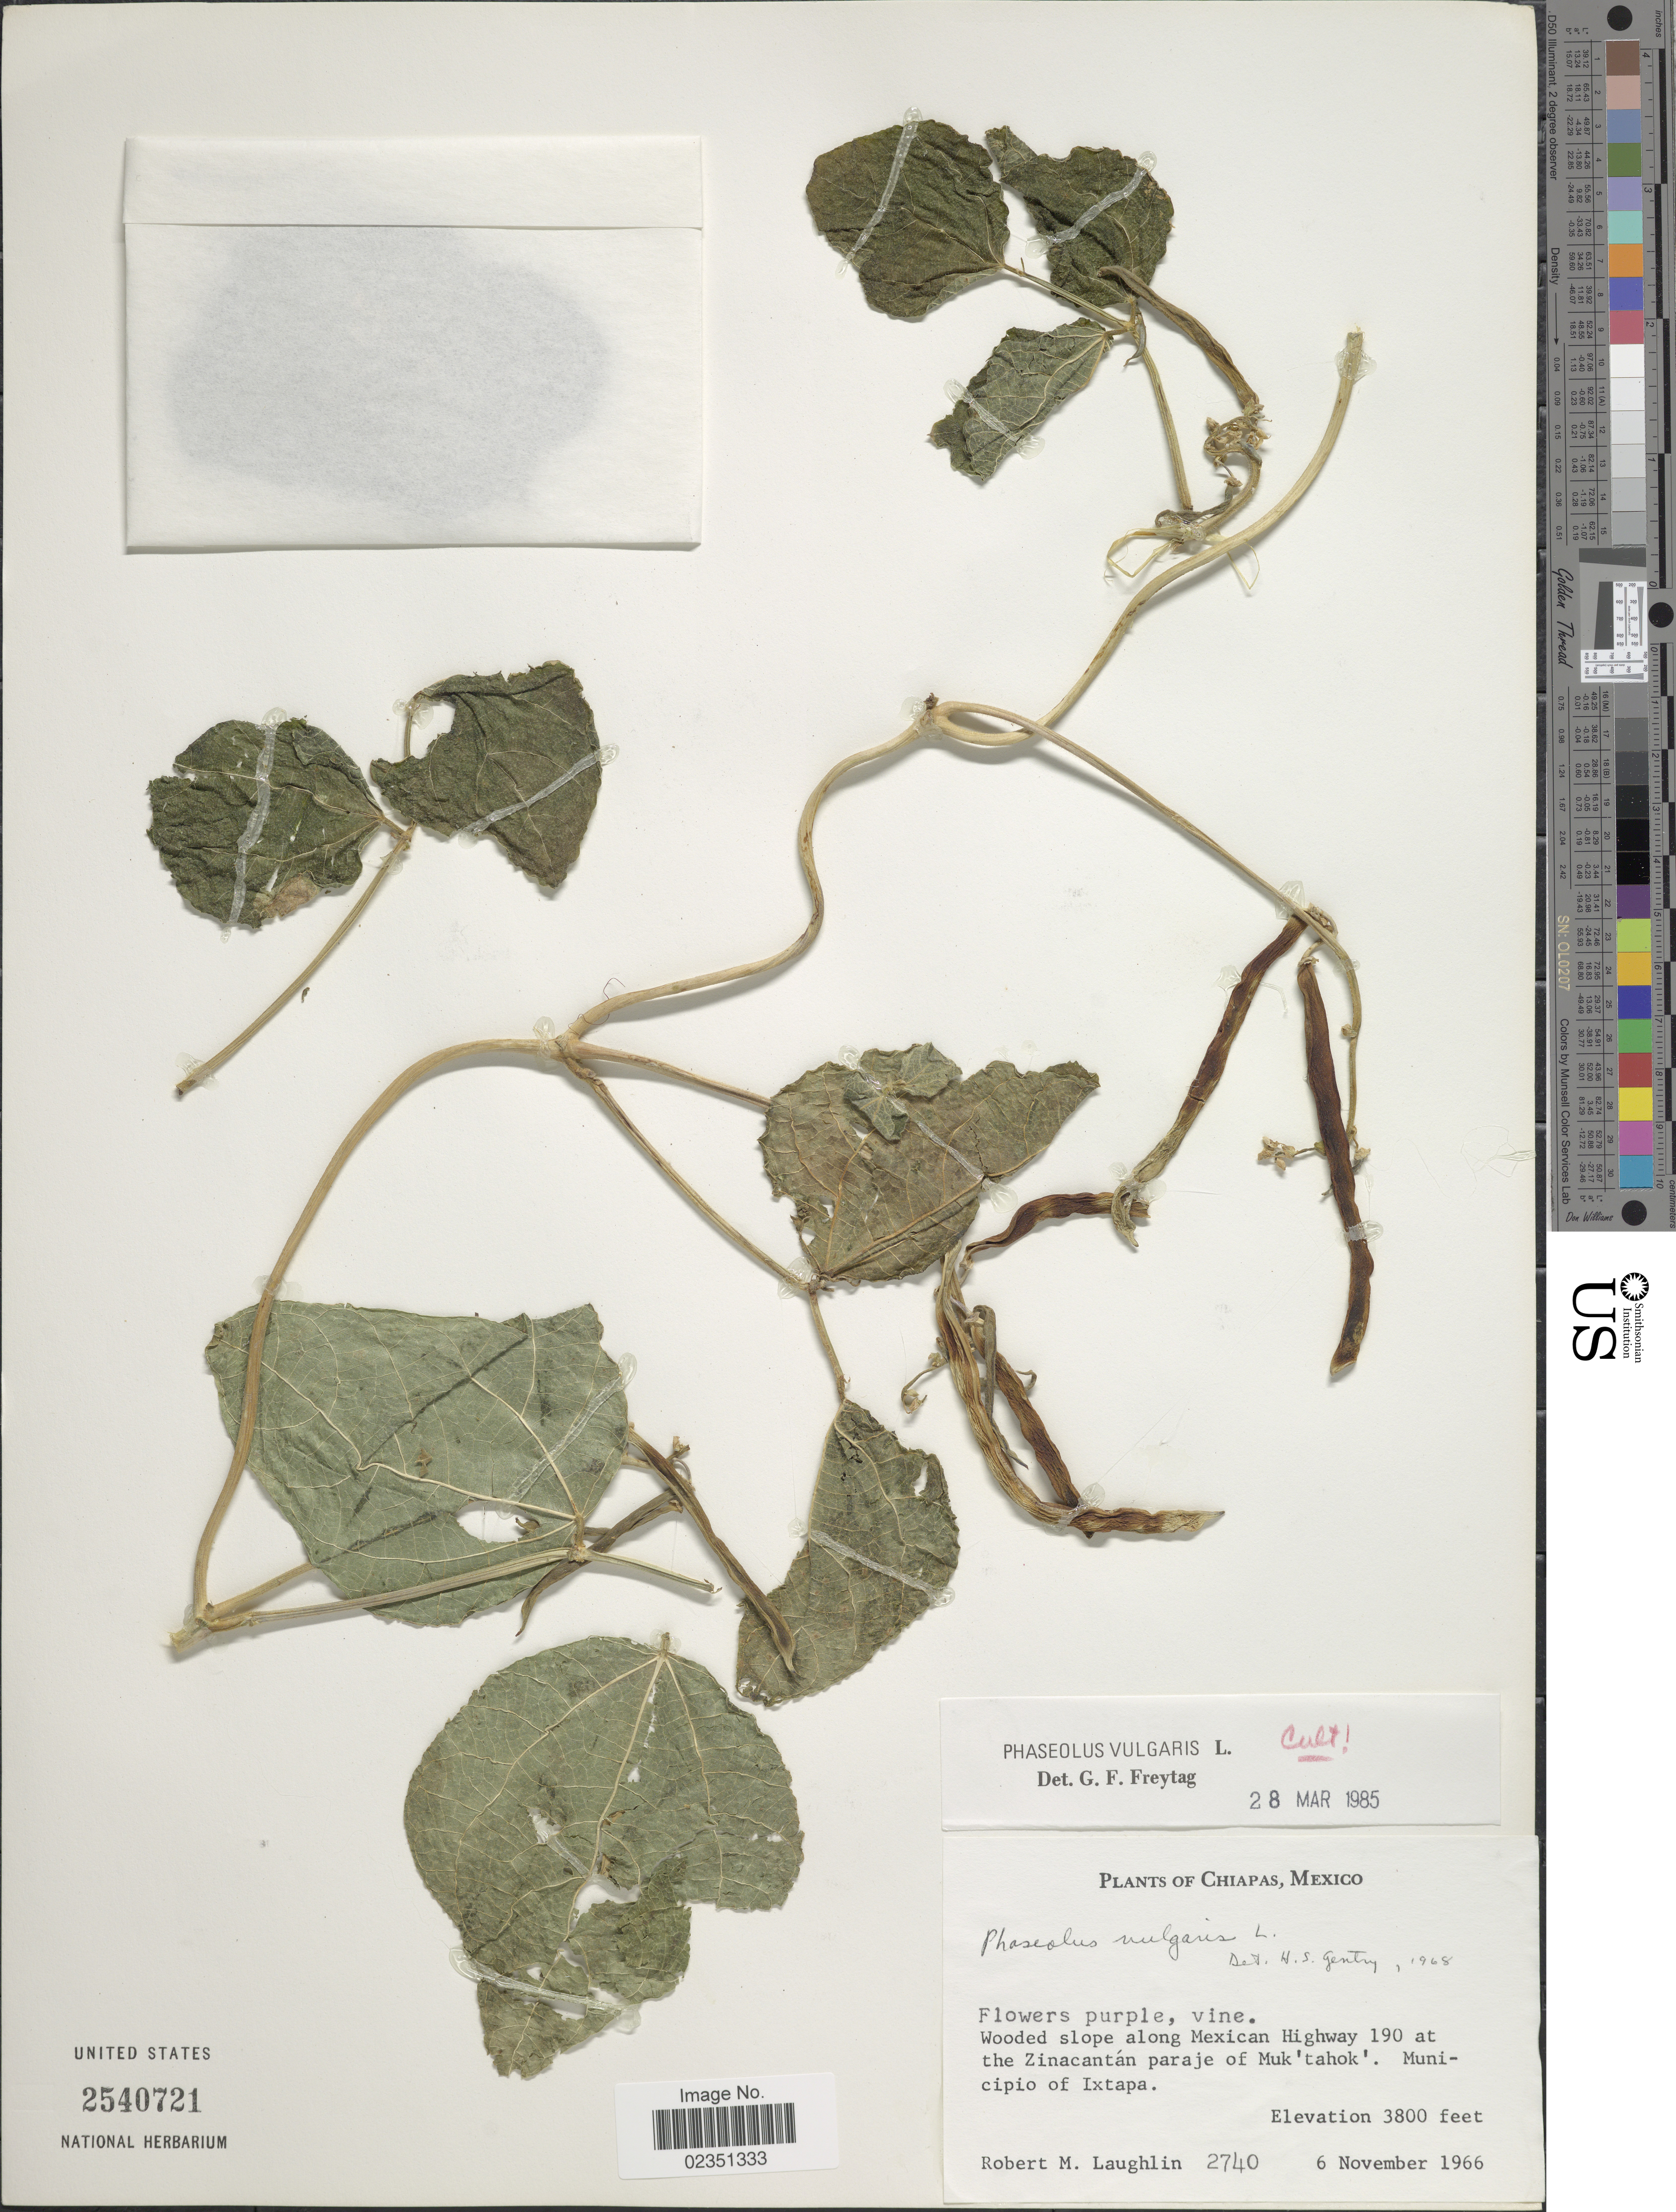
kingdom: Plantae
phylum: Tracheophyta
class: Magnoliopsida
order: Fabales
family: Fabaceae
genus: Phaseolus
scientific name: Phaseolus vulgaris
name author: L.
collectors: R. M. Laughlin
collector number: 2740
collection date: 1966-11-06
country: Mexico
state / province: Chiapas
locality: Wooded slope along Mexican Highway 190 at the Zinacantan paraje of Muk 'takok'. Municipio Of Ixtapa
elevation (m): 1158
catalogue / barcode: US 2540721